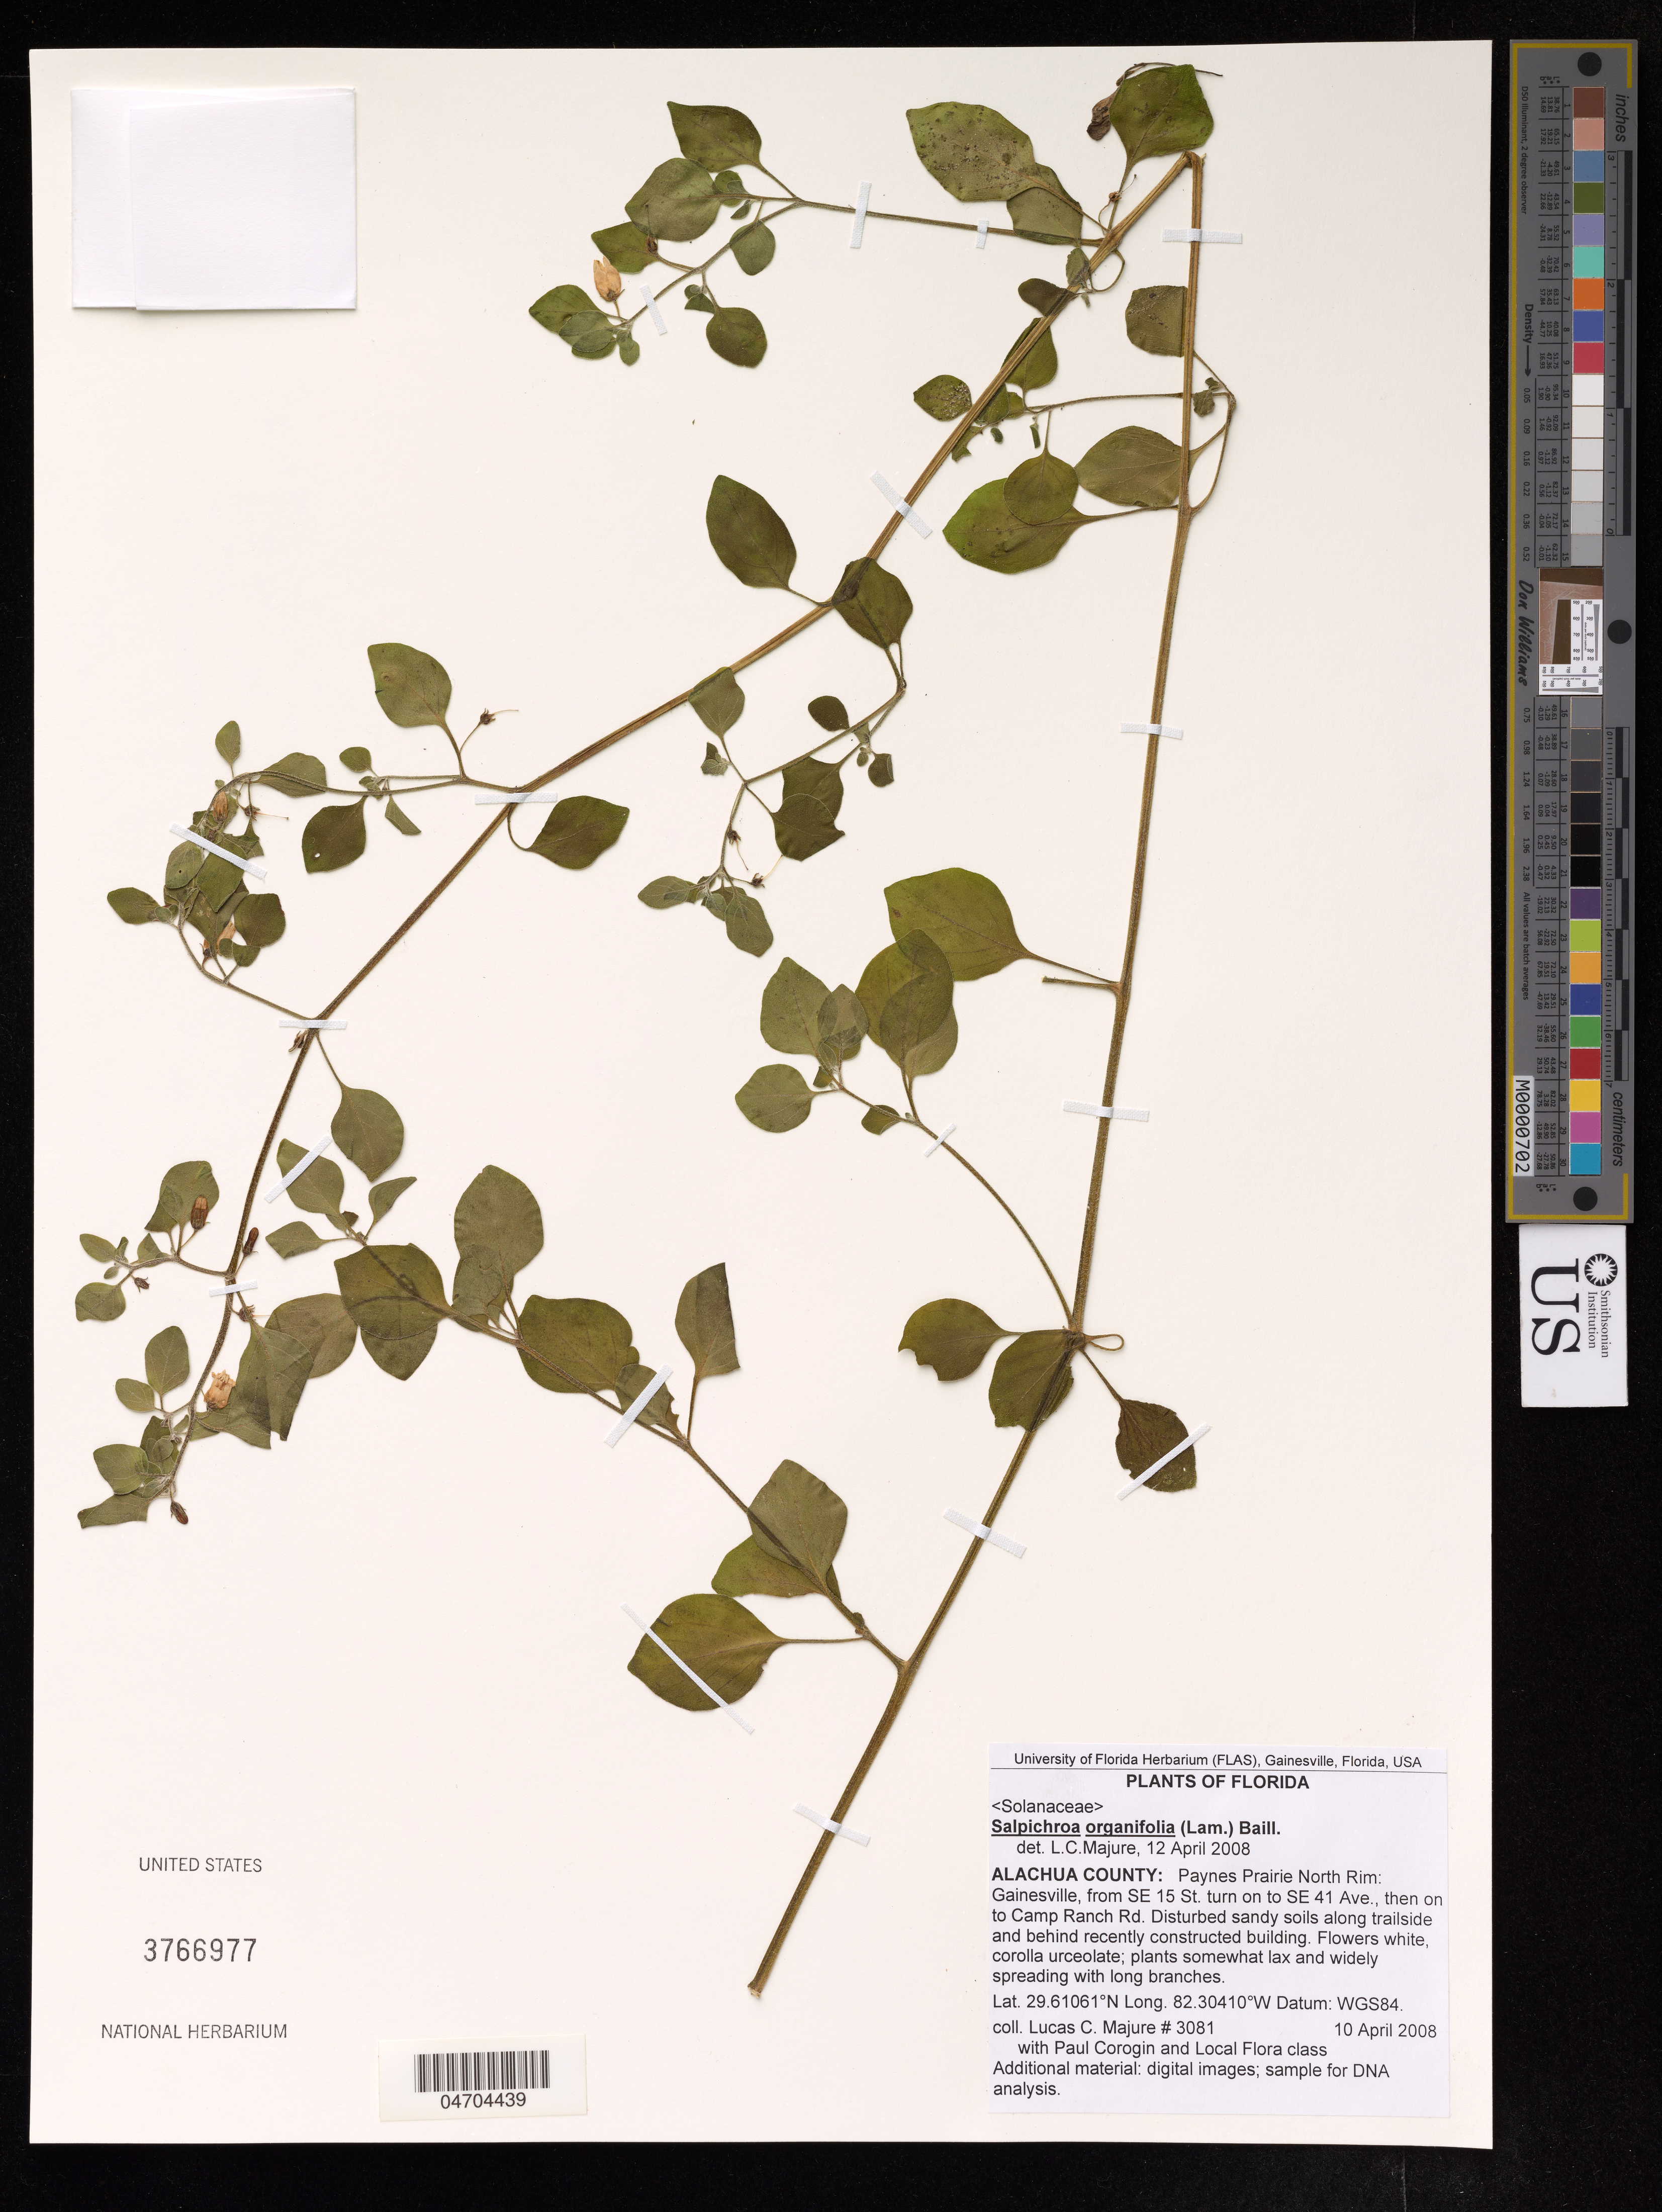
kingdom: Plantae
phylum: Tracheophyta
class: Magnoliopsida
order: Solanales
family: Solanaceae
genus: Salpichroa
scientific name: Salpichroa origanifolia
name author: (Lam.) Baill.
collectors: L. C. Majure & P. Corogin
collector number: WGS84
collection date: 2008-04-10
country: United States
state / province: Florida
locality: Alachua County: Paynes Prairie North Rim: Gainesville, from SE 15 St. turn on to SE 41 Ave., then on to Camp Ranch Rd.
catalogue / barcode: US 3766977